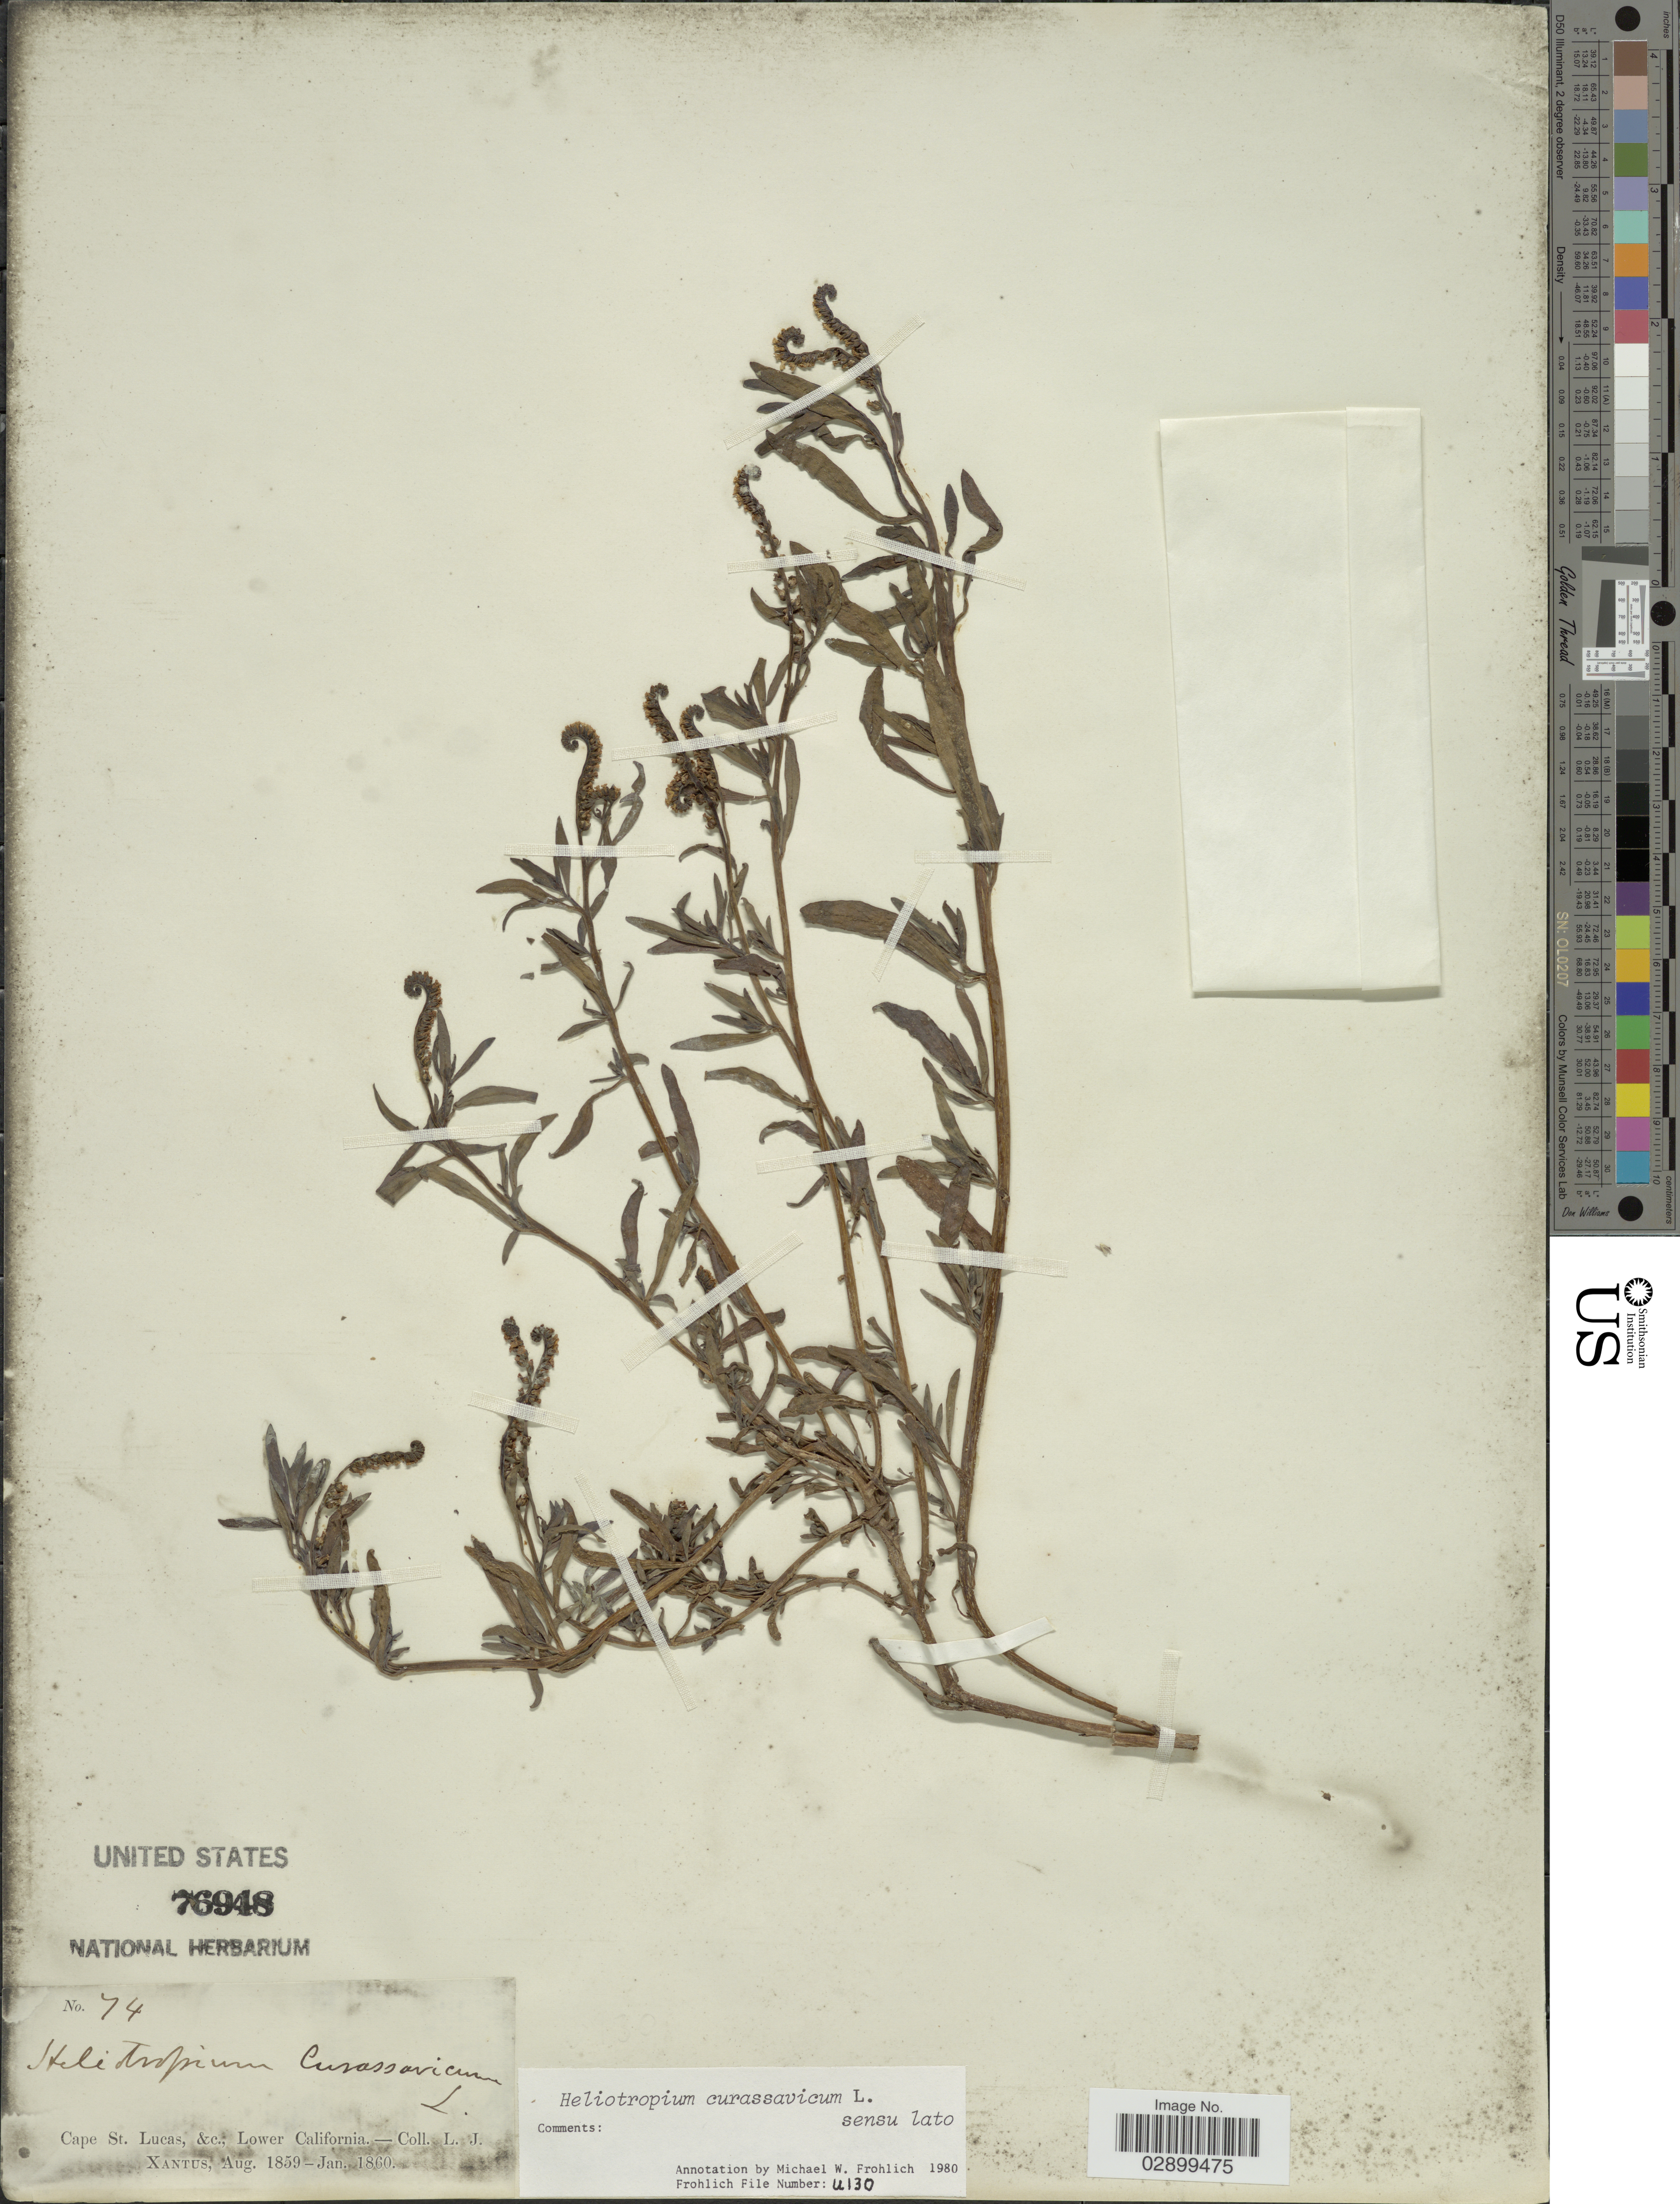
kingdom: Plantae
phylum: Tracheophyta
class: Magnoliopsida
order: Boraginales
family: Heliotropiaceae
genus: Heliotropium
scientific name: Heliotropium curassavicum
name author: L.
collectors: L. J. Xantus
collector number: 74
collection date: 1859-08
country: Mexico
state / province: Baja California Sur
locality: Cape St. Lucas, & c., Lower California.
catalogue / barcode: US 76948